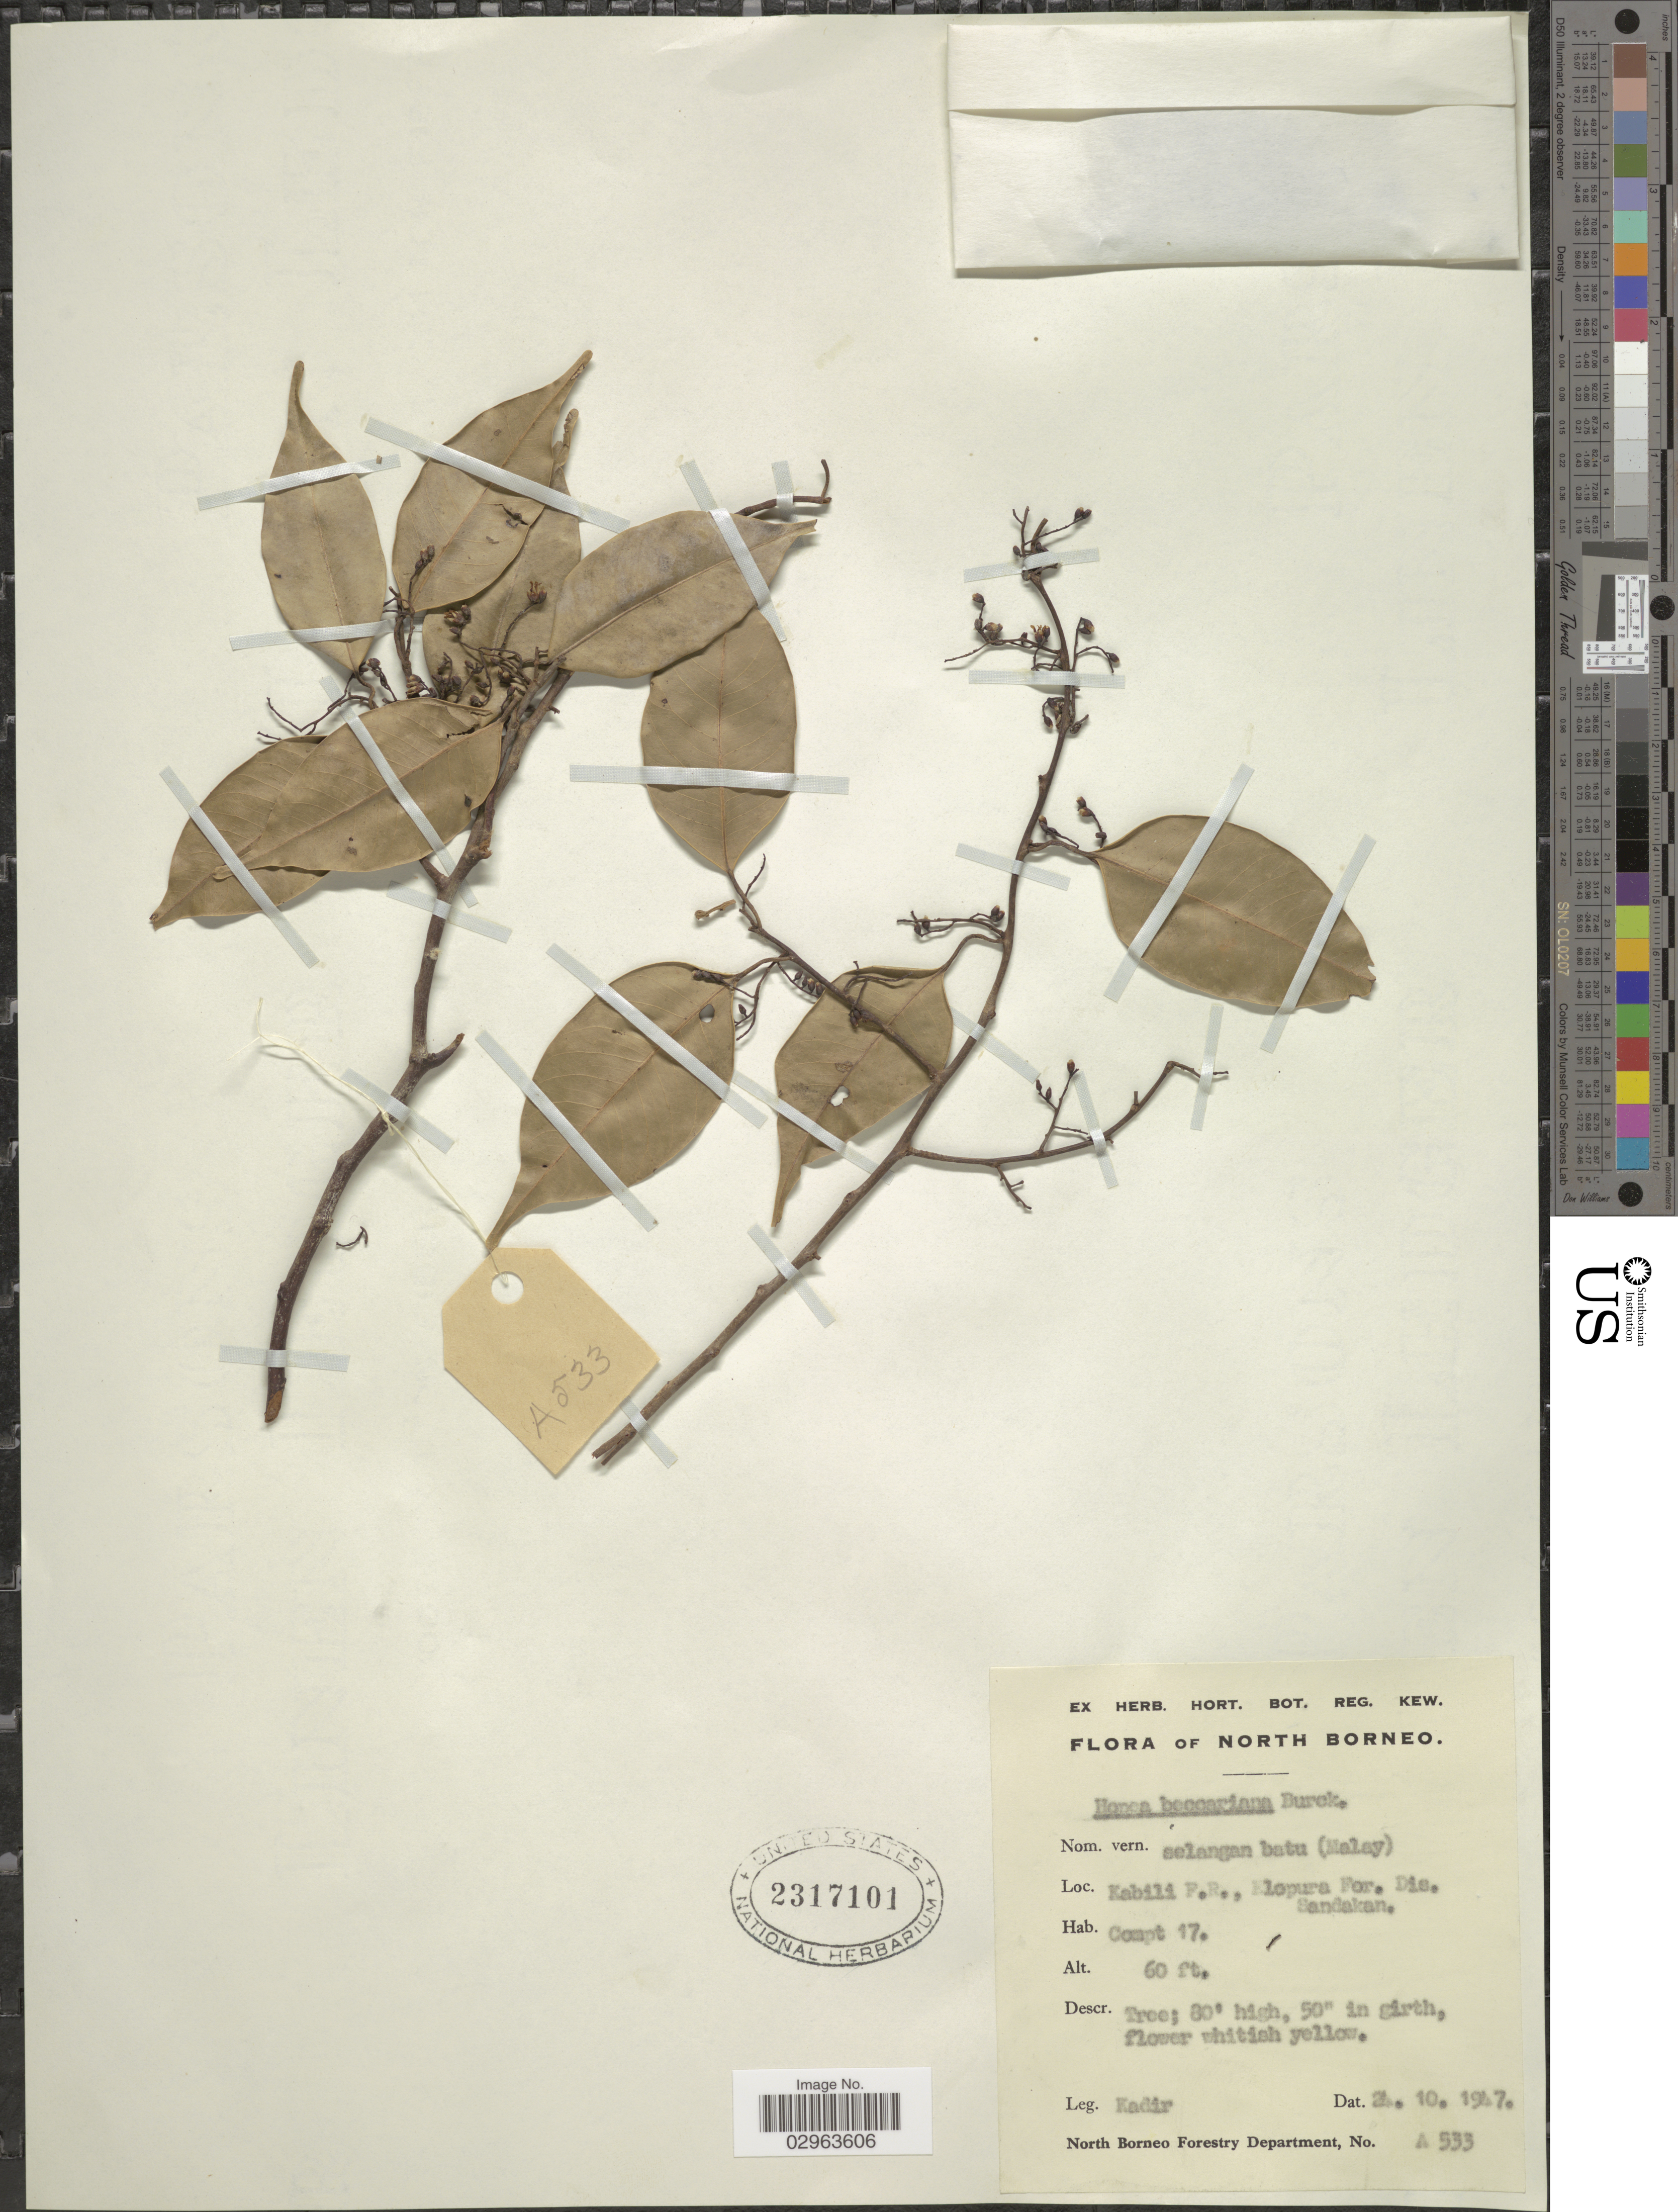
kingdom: Plantae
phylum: Tracheophyta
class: Magnoliopsida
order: Malvales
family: Dipterocarpaceae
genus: Hopea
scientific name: Hopea beccariana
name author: Burck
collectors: -. Kadir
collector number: A 533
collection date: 1947-10-24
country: Malaysia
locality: North Borneo. Kabili F.R., [interpreted] Elopura For. Diss. Sandakan. Compt. 17.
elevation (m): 18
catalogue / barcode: US 2317101